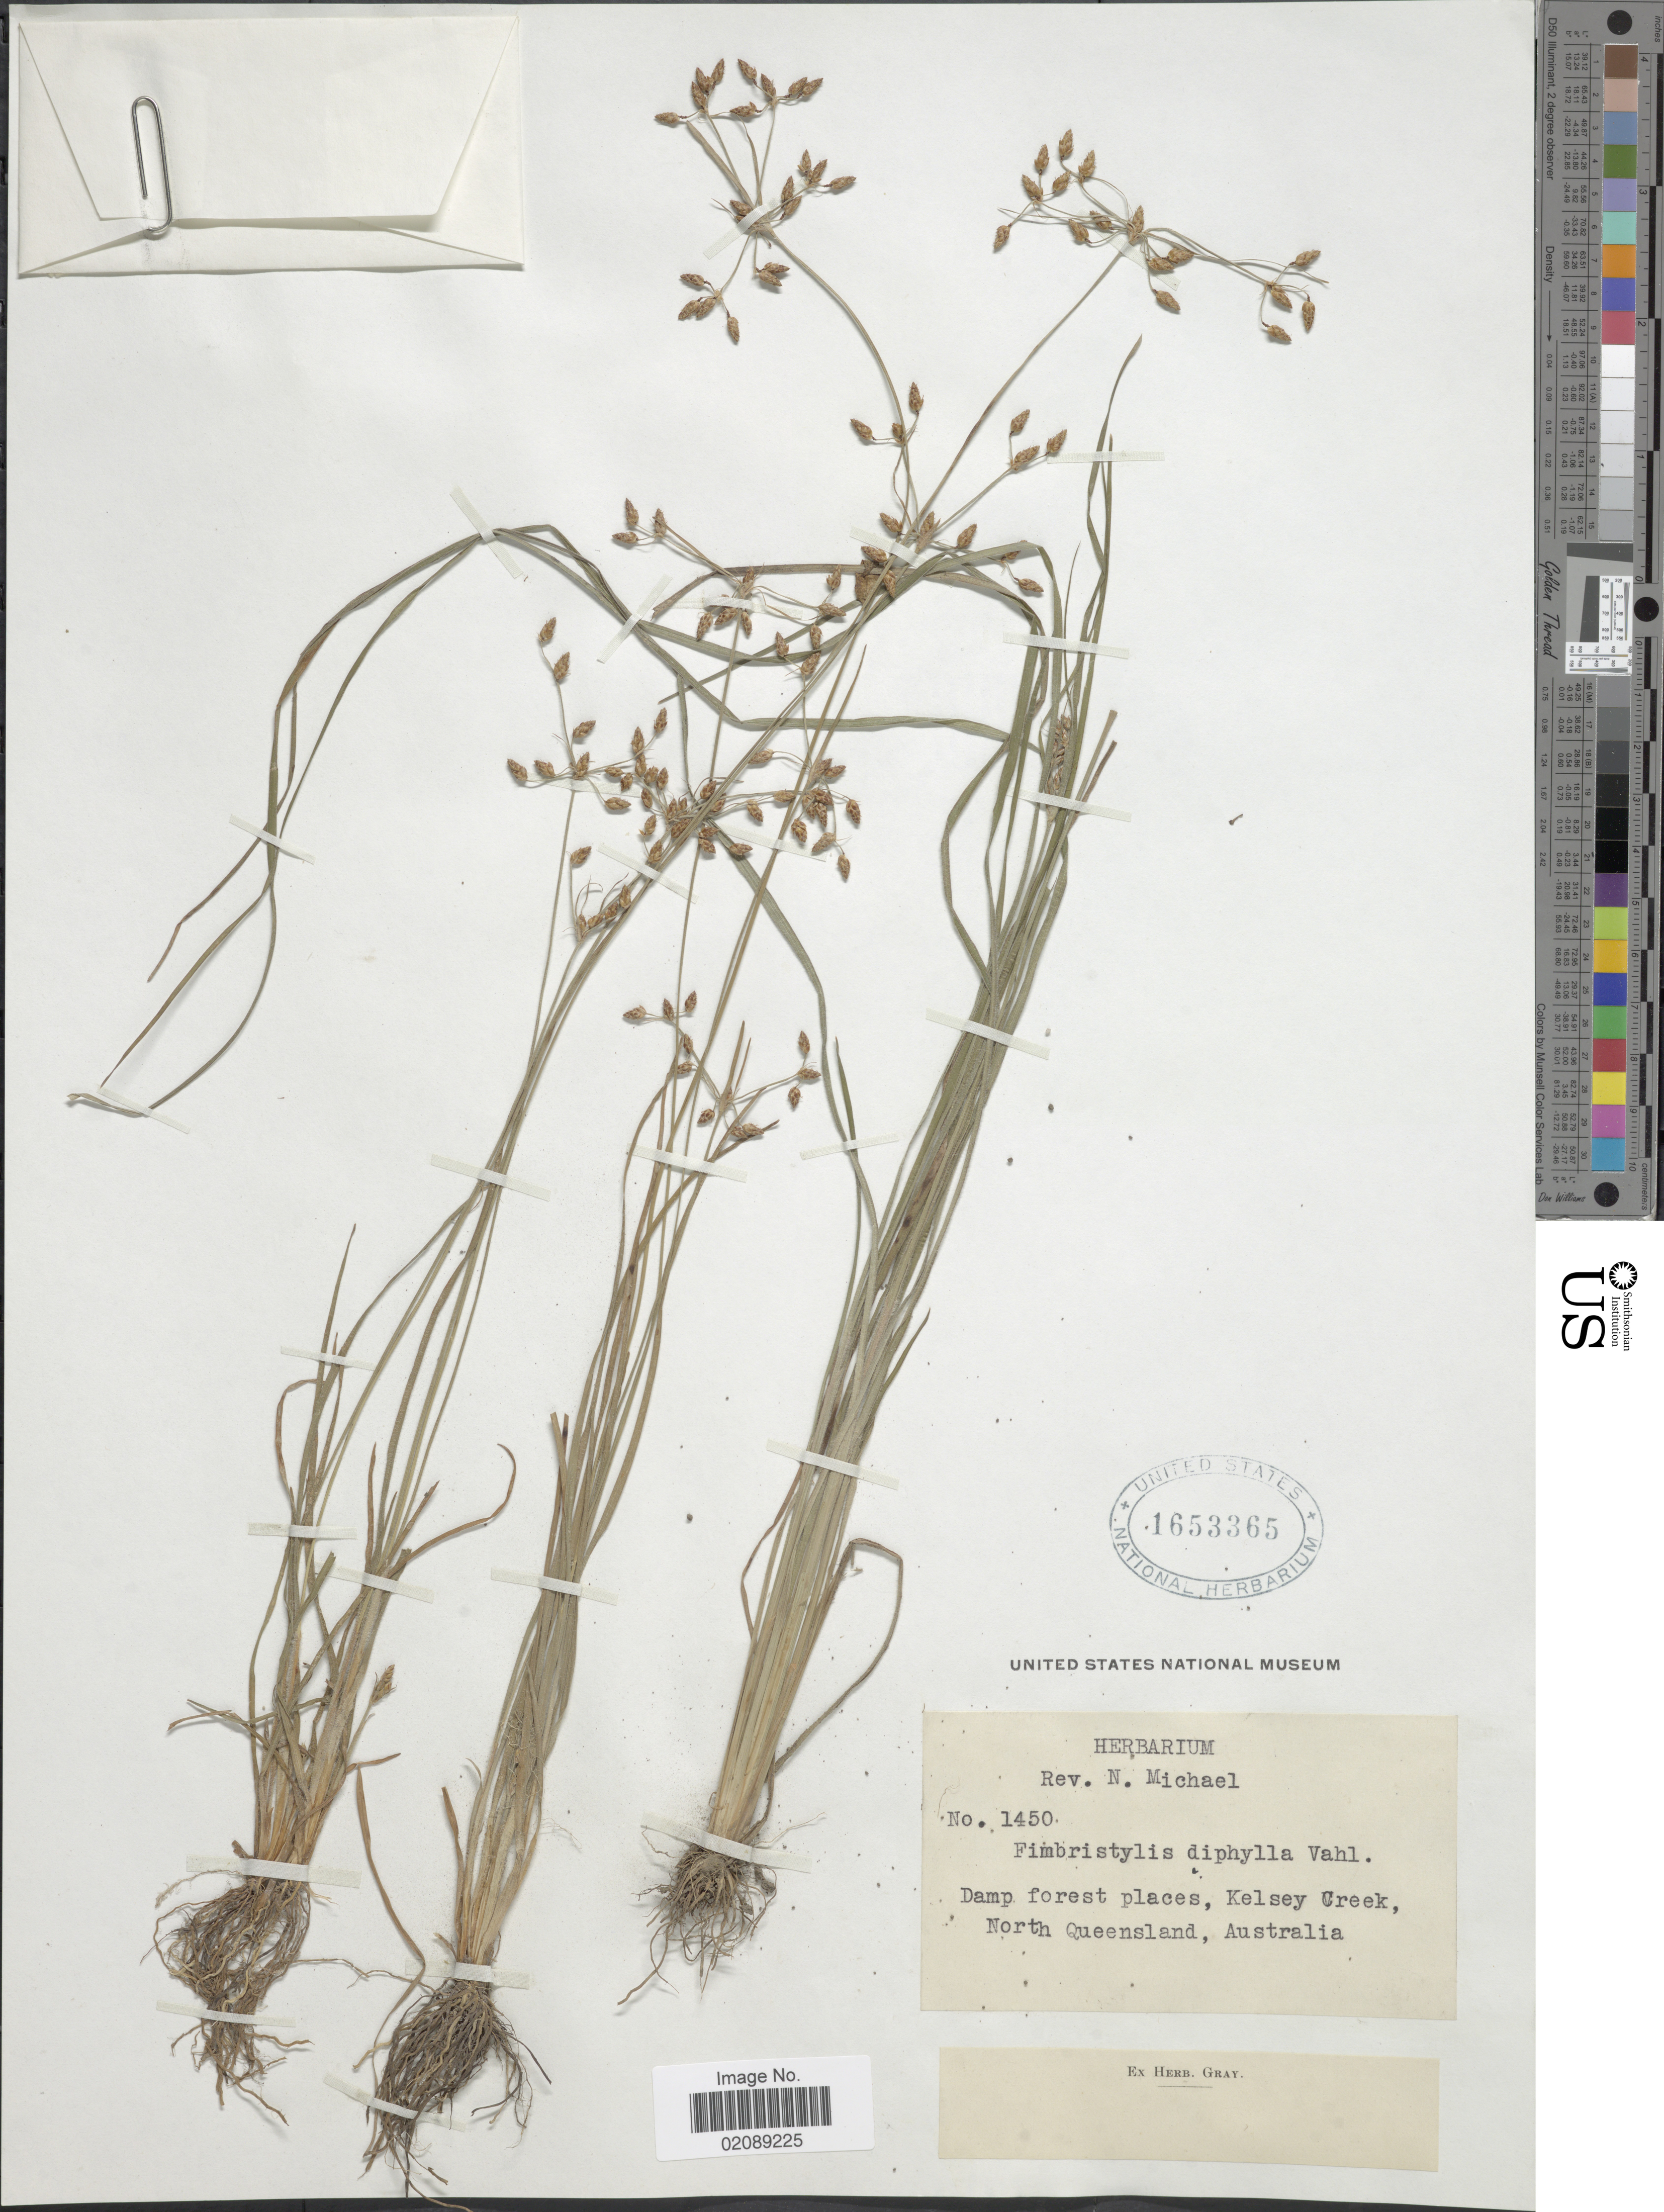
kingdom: Plantae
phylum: Tracheophyta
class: Liliopsida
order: Poales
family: Cyperaceae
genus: Fimbristylis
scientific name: Fimbristylis depauperata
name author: R. Br.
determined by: Booth, R.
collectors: N. Michael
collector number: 1450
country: Australia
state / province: Queensland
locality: Kelsey Creek, North Queensland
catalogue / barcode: US 1653365